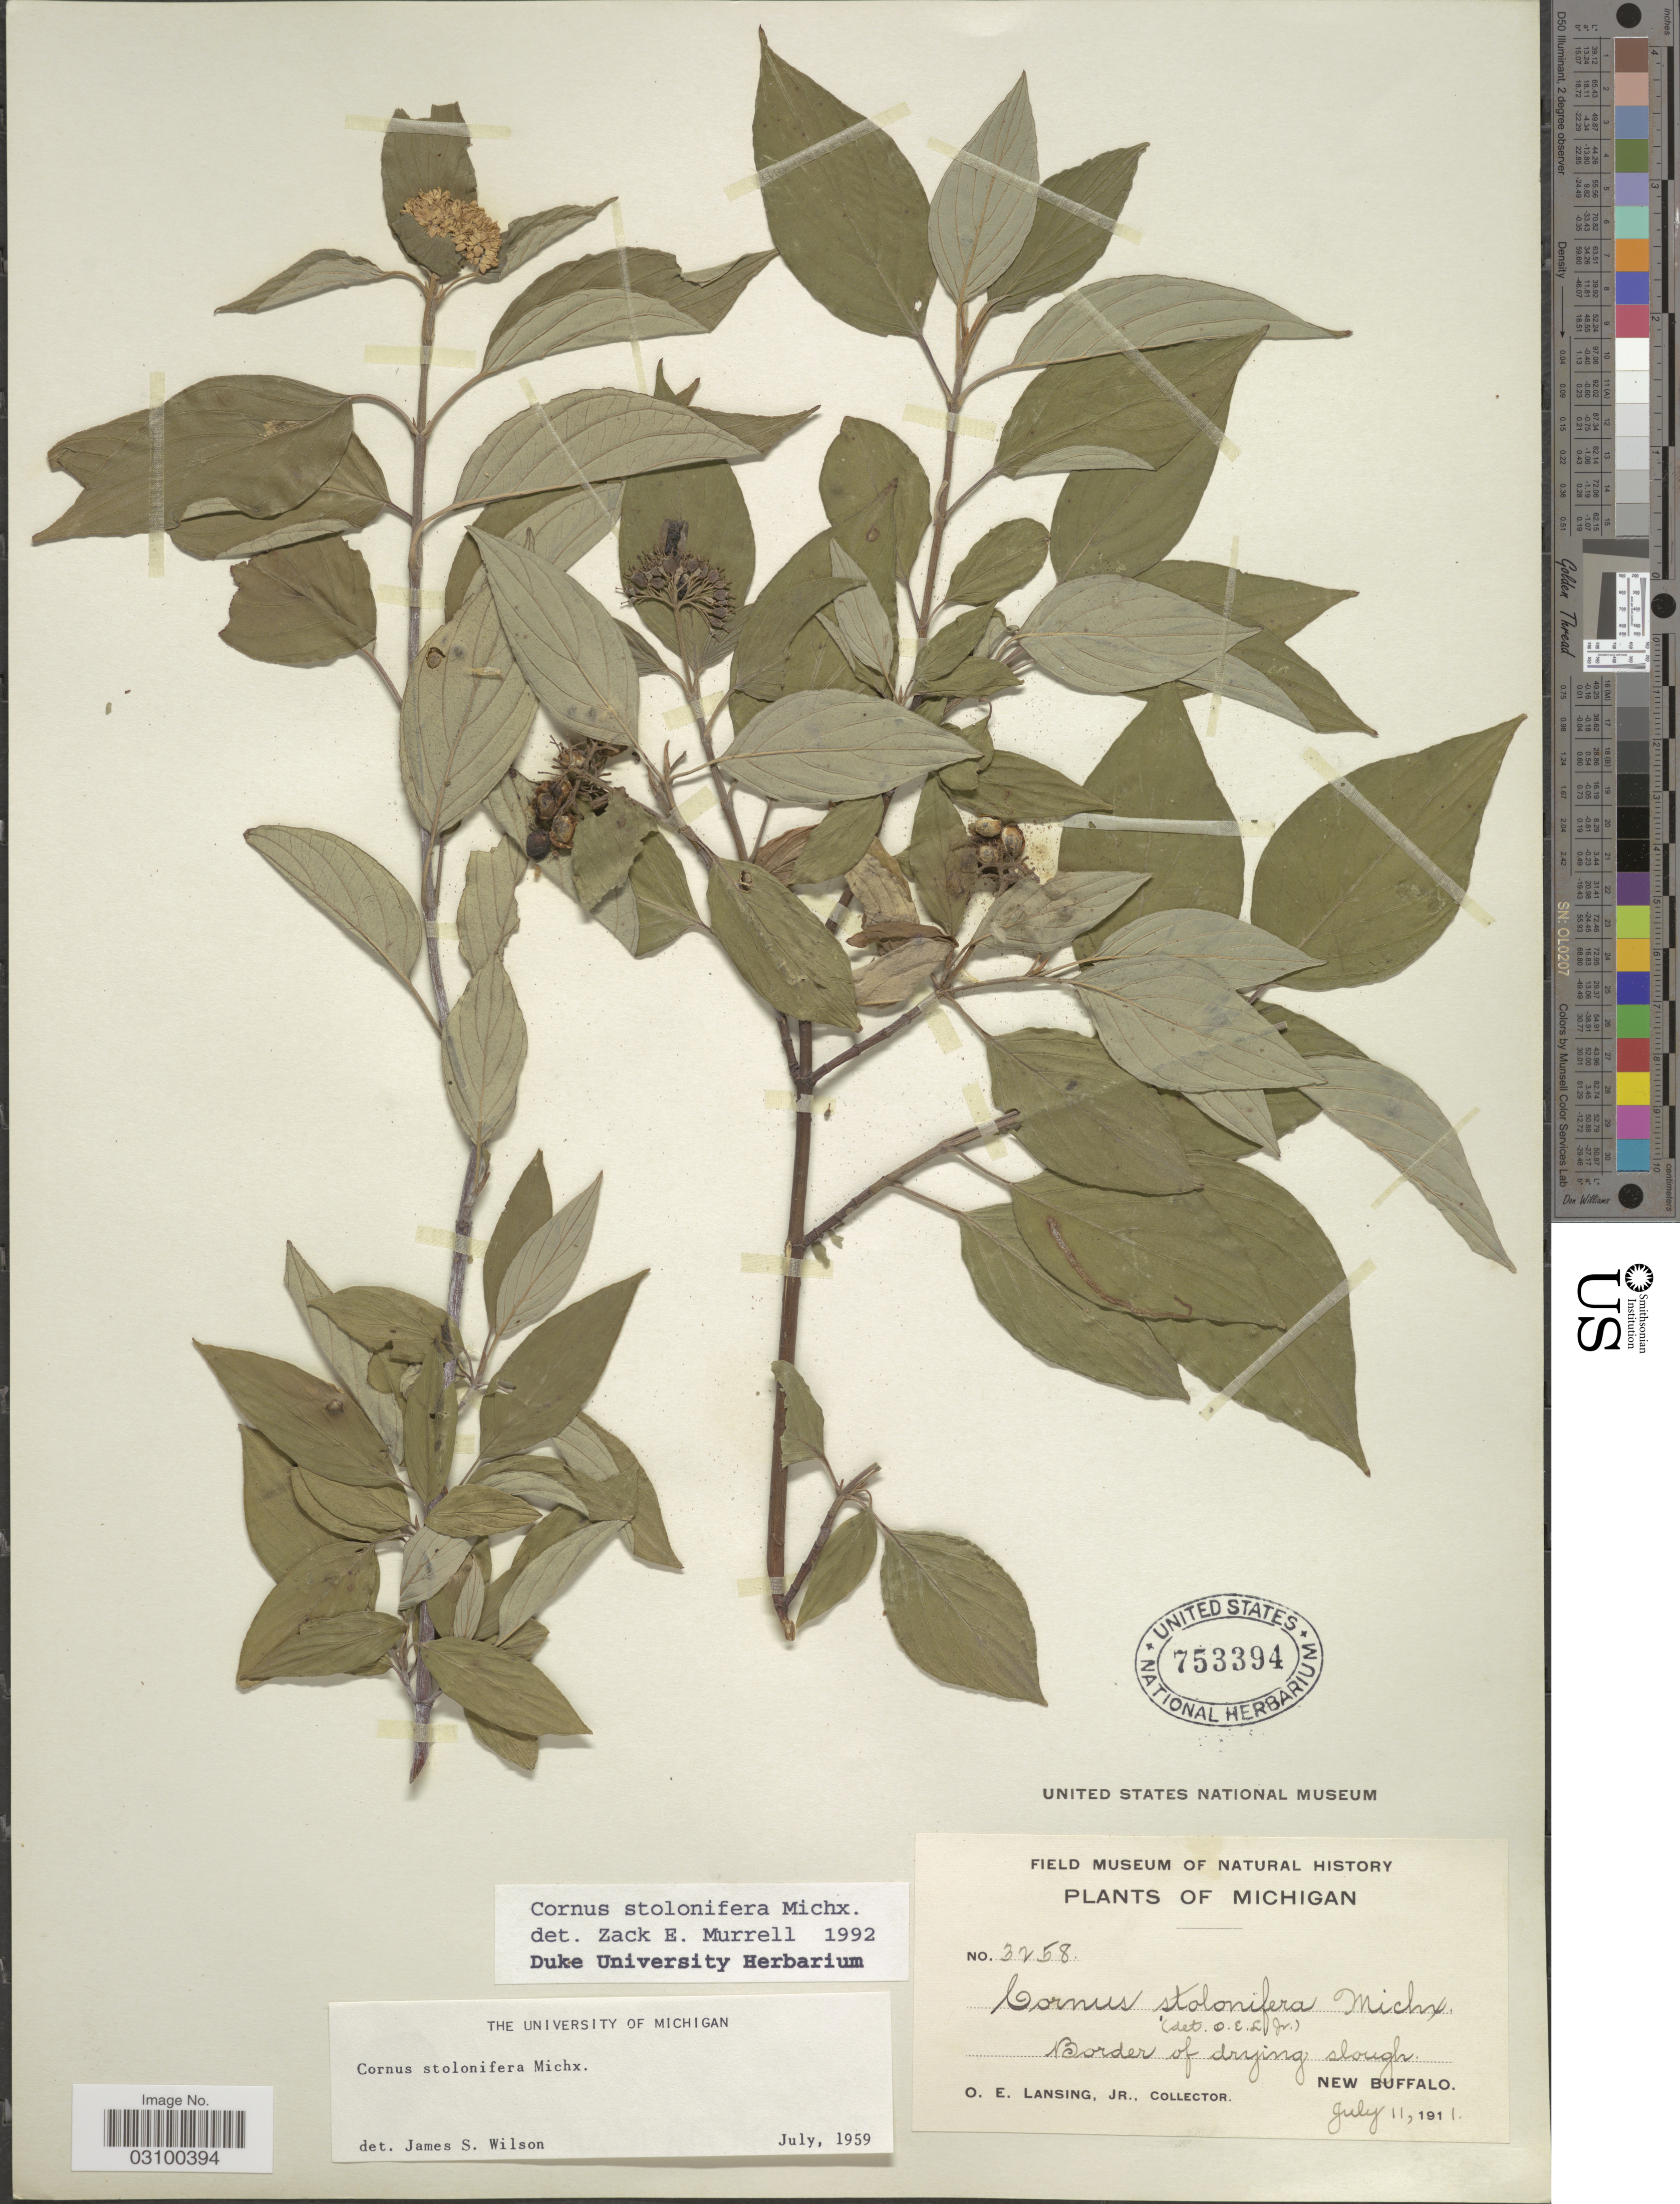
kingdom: Plantae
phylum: Tracheophyta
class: Magnoliopsida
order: Cornales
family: Cornaceae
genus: Cornus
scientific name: Cornus sericea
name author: L.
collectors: O. Lansing Jr.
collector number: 3258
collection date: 1911-07-11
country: United States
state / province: Michigan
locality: Border of drying slough. New Buffalo.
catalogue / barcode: US 753394